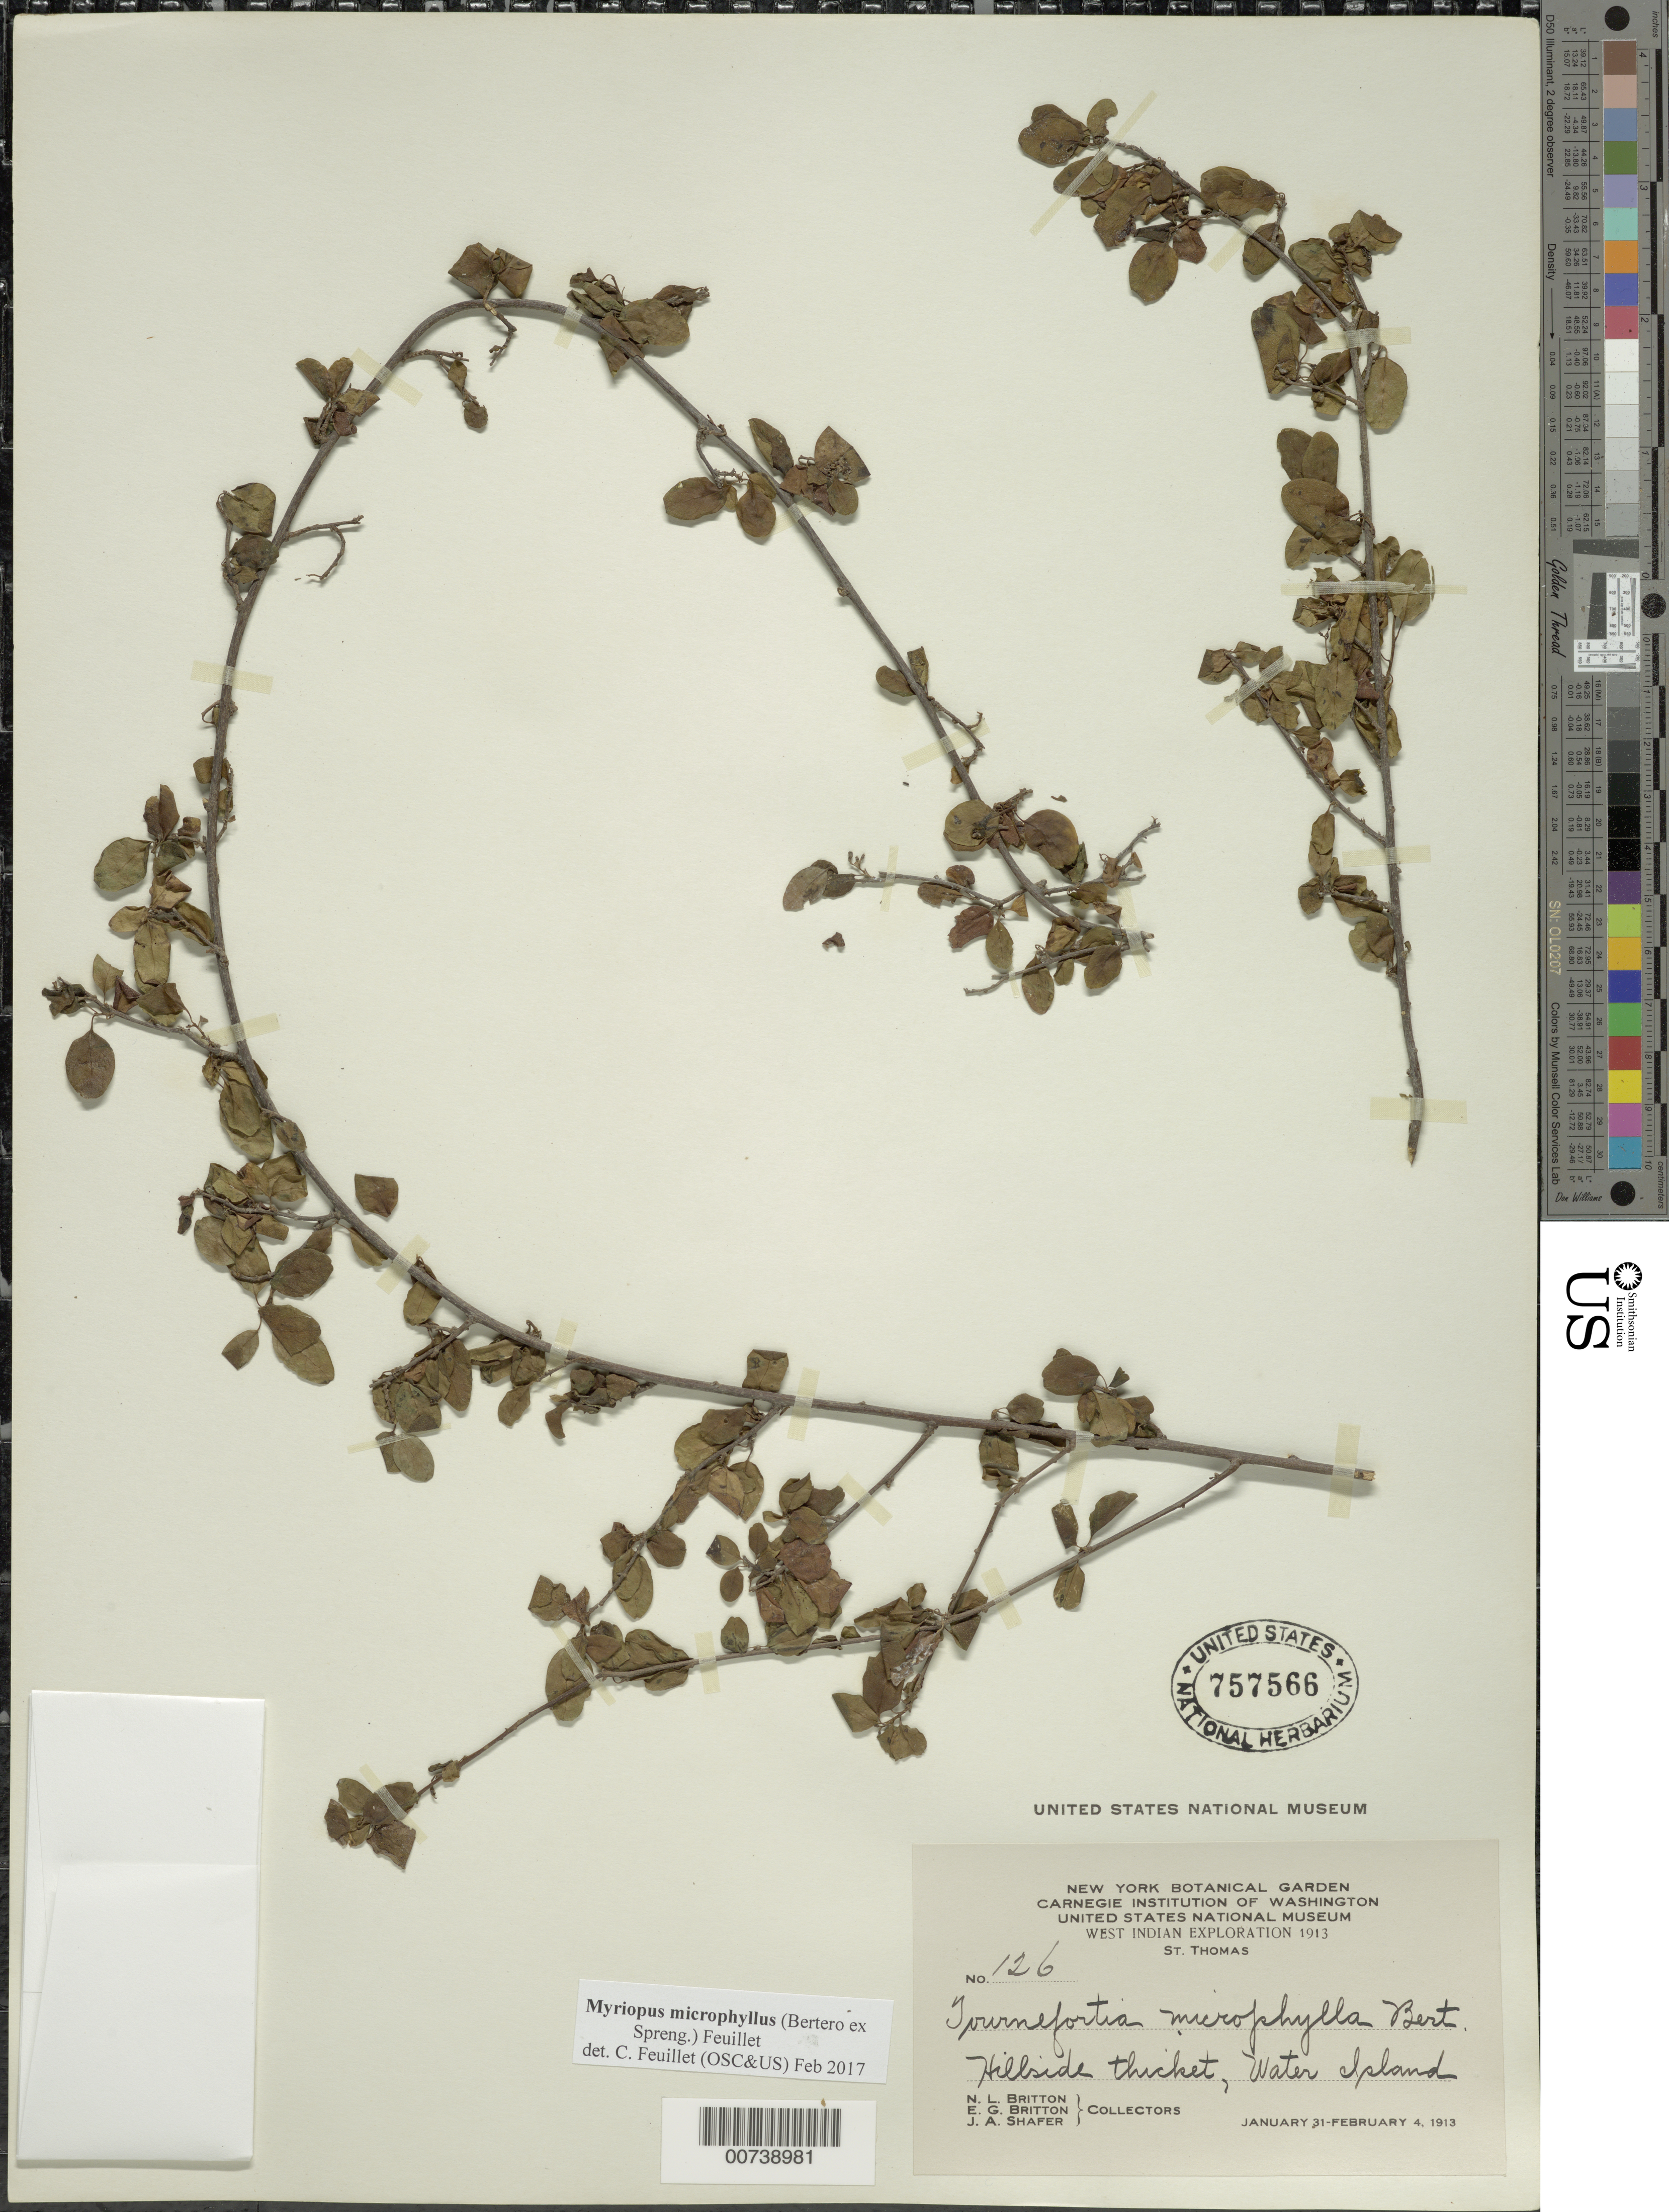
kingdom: Plantae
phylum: Tracheophyta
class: Magnoliopsida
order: Boraginales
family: Heliotropiaceae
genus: Myriopus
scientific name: Myriopus microphyllus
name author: (Bertero ex Spreng.) Feuillet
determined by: Feuillet, C.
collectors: N. Britton, E. G. Britton & J. A. Shafer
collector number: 126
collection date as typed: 31 Jan 1913 to 04 Feb 1913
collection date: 1913-01-31/1913-02-04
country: U.S. Virgin Islands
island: St. Thomas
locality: Water Island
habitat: Hillside thicket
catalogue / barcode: US 757566